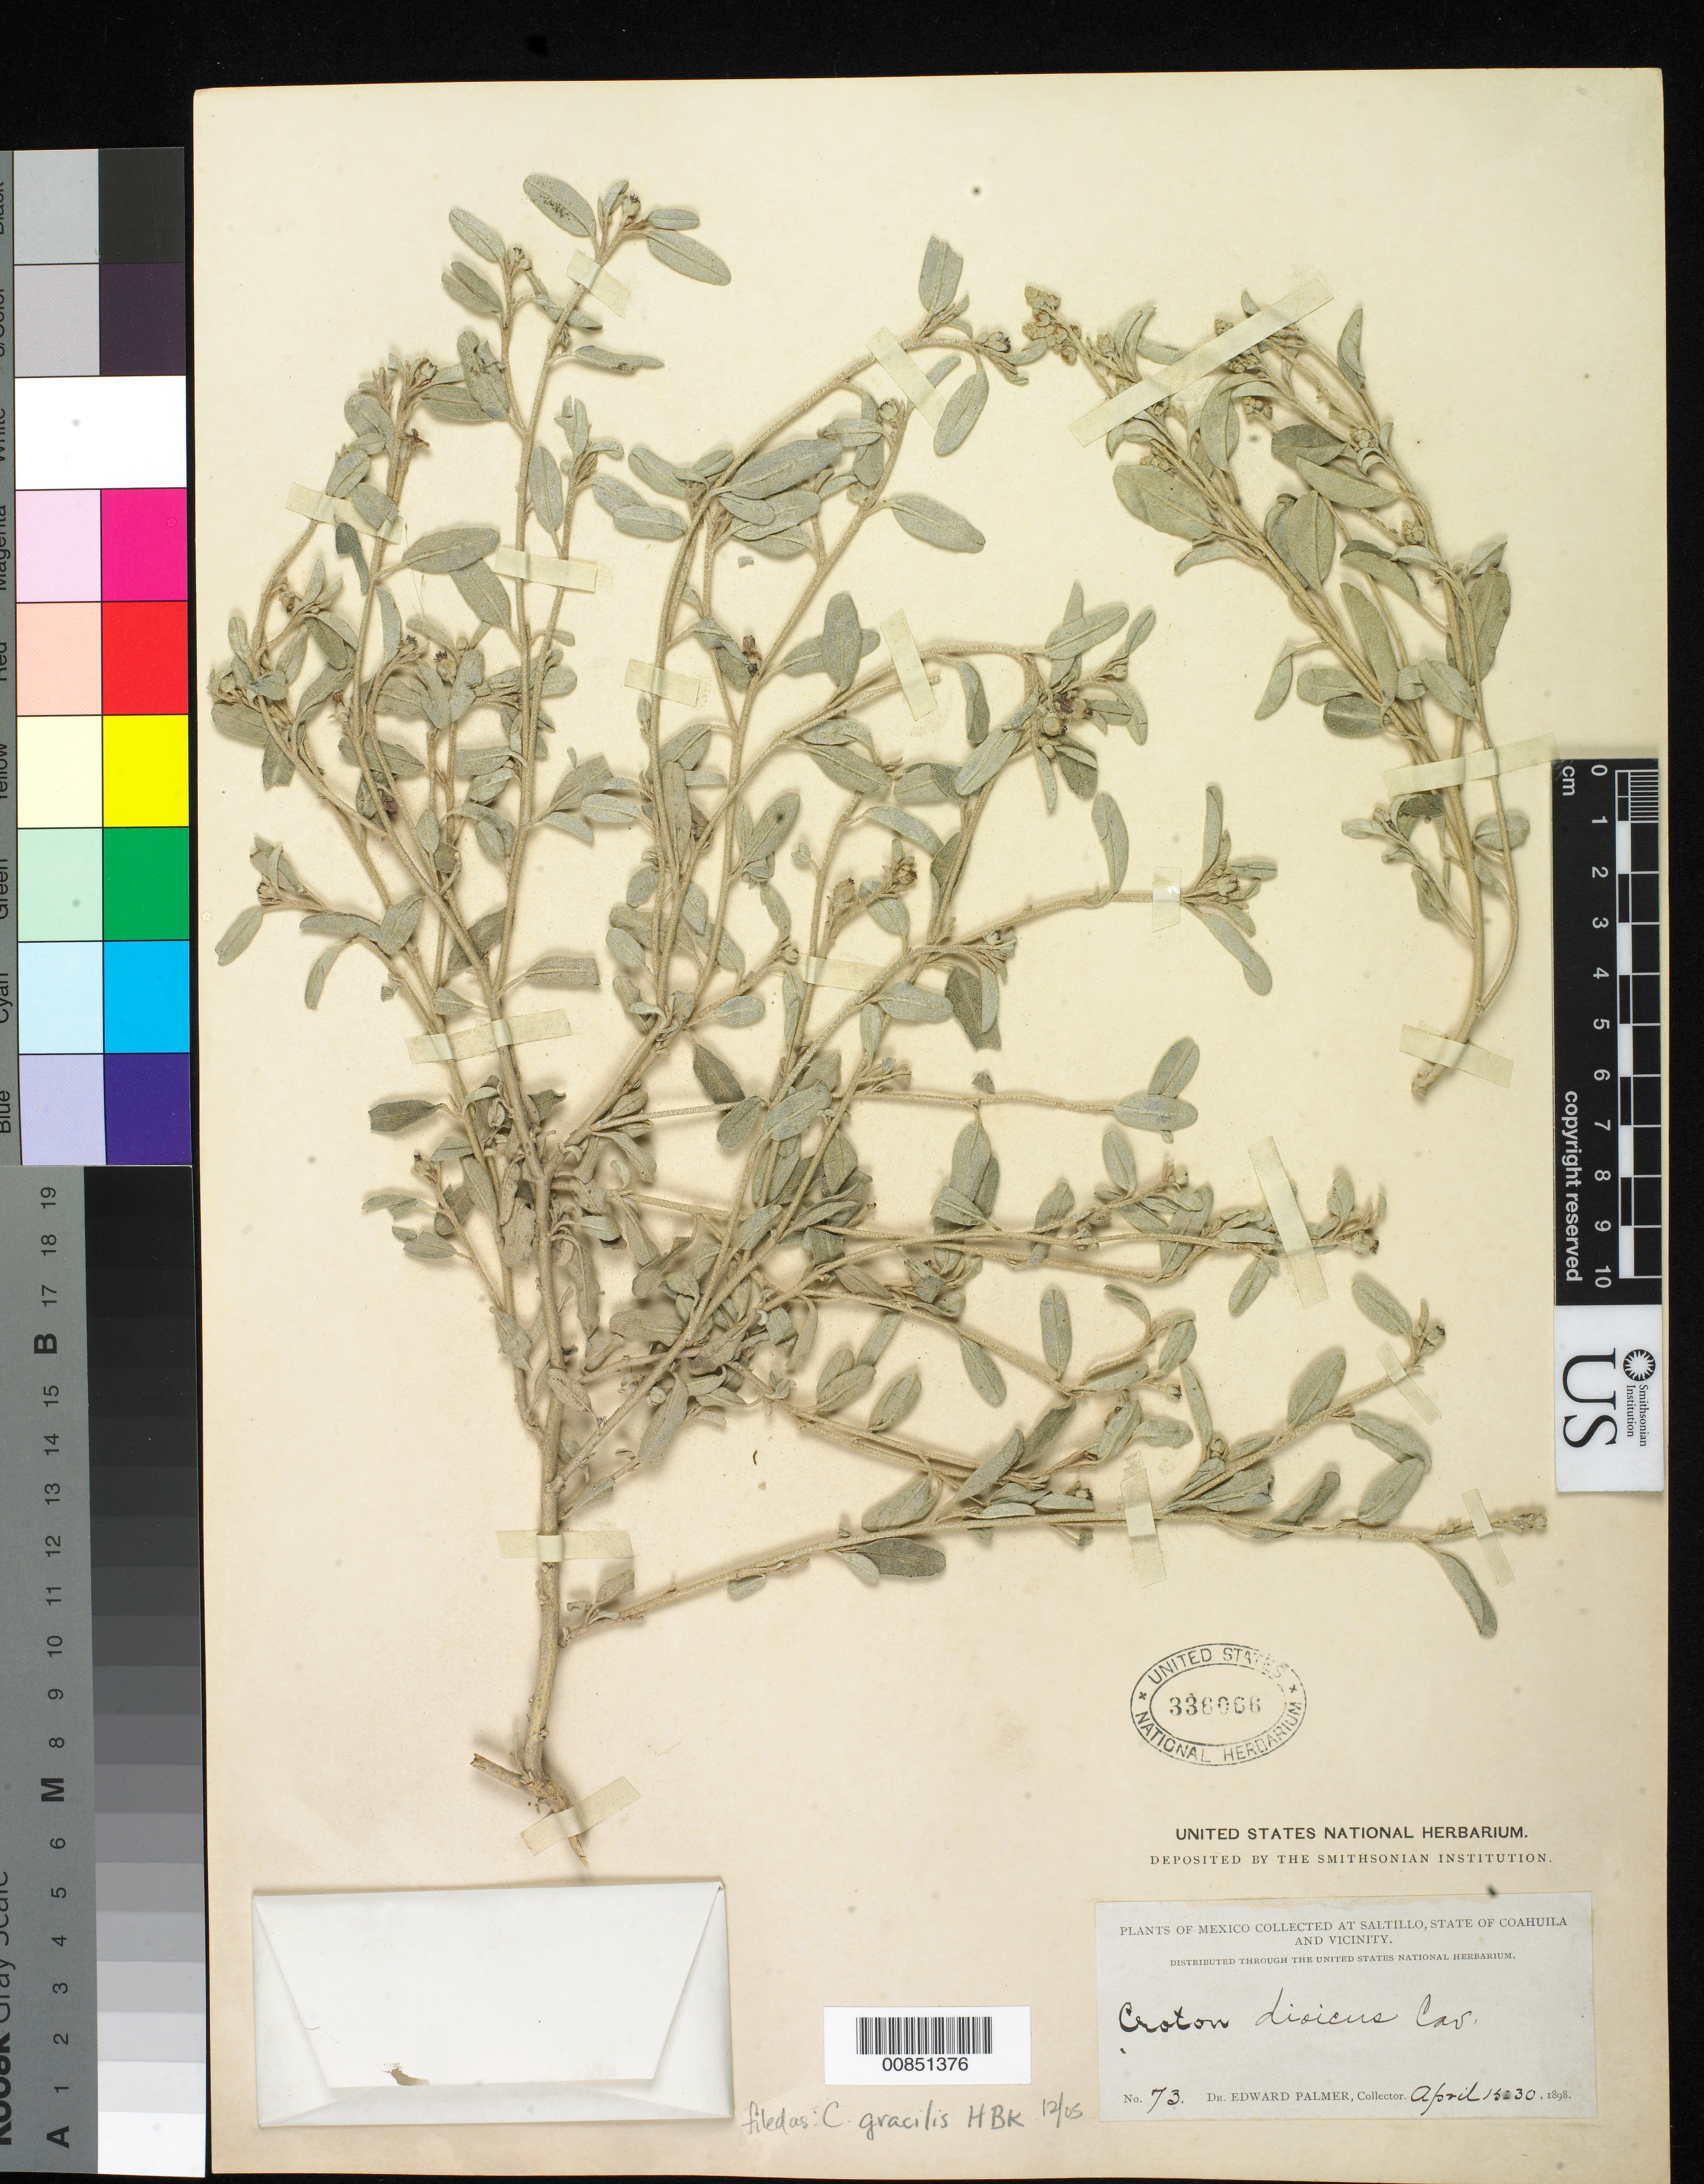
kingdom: Plantae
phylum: Tracheophyta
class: Magnoliopsida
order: Malpighiales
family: Euphorbiaceae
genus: Croton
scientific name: Croton gracilis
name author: Kunth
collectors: E. Palmer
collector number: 73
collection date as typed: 15 Apr 1898 to 30 Apr 1898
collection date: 1898-04-15/1898-04-30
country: Mexico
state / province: Coahuila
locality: Saltillo, Coahuila and vicinity.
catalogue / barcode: US 336066